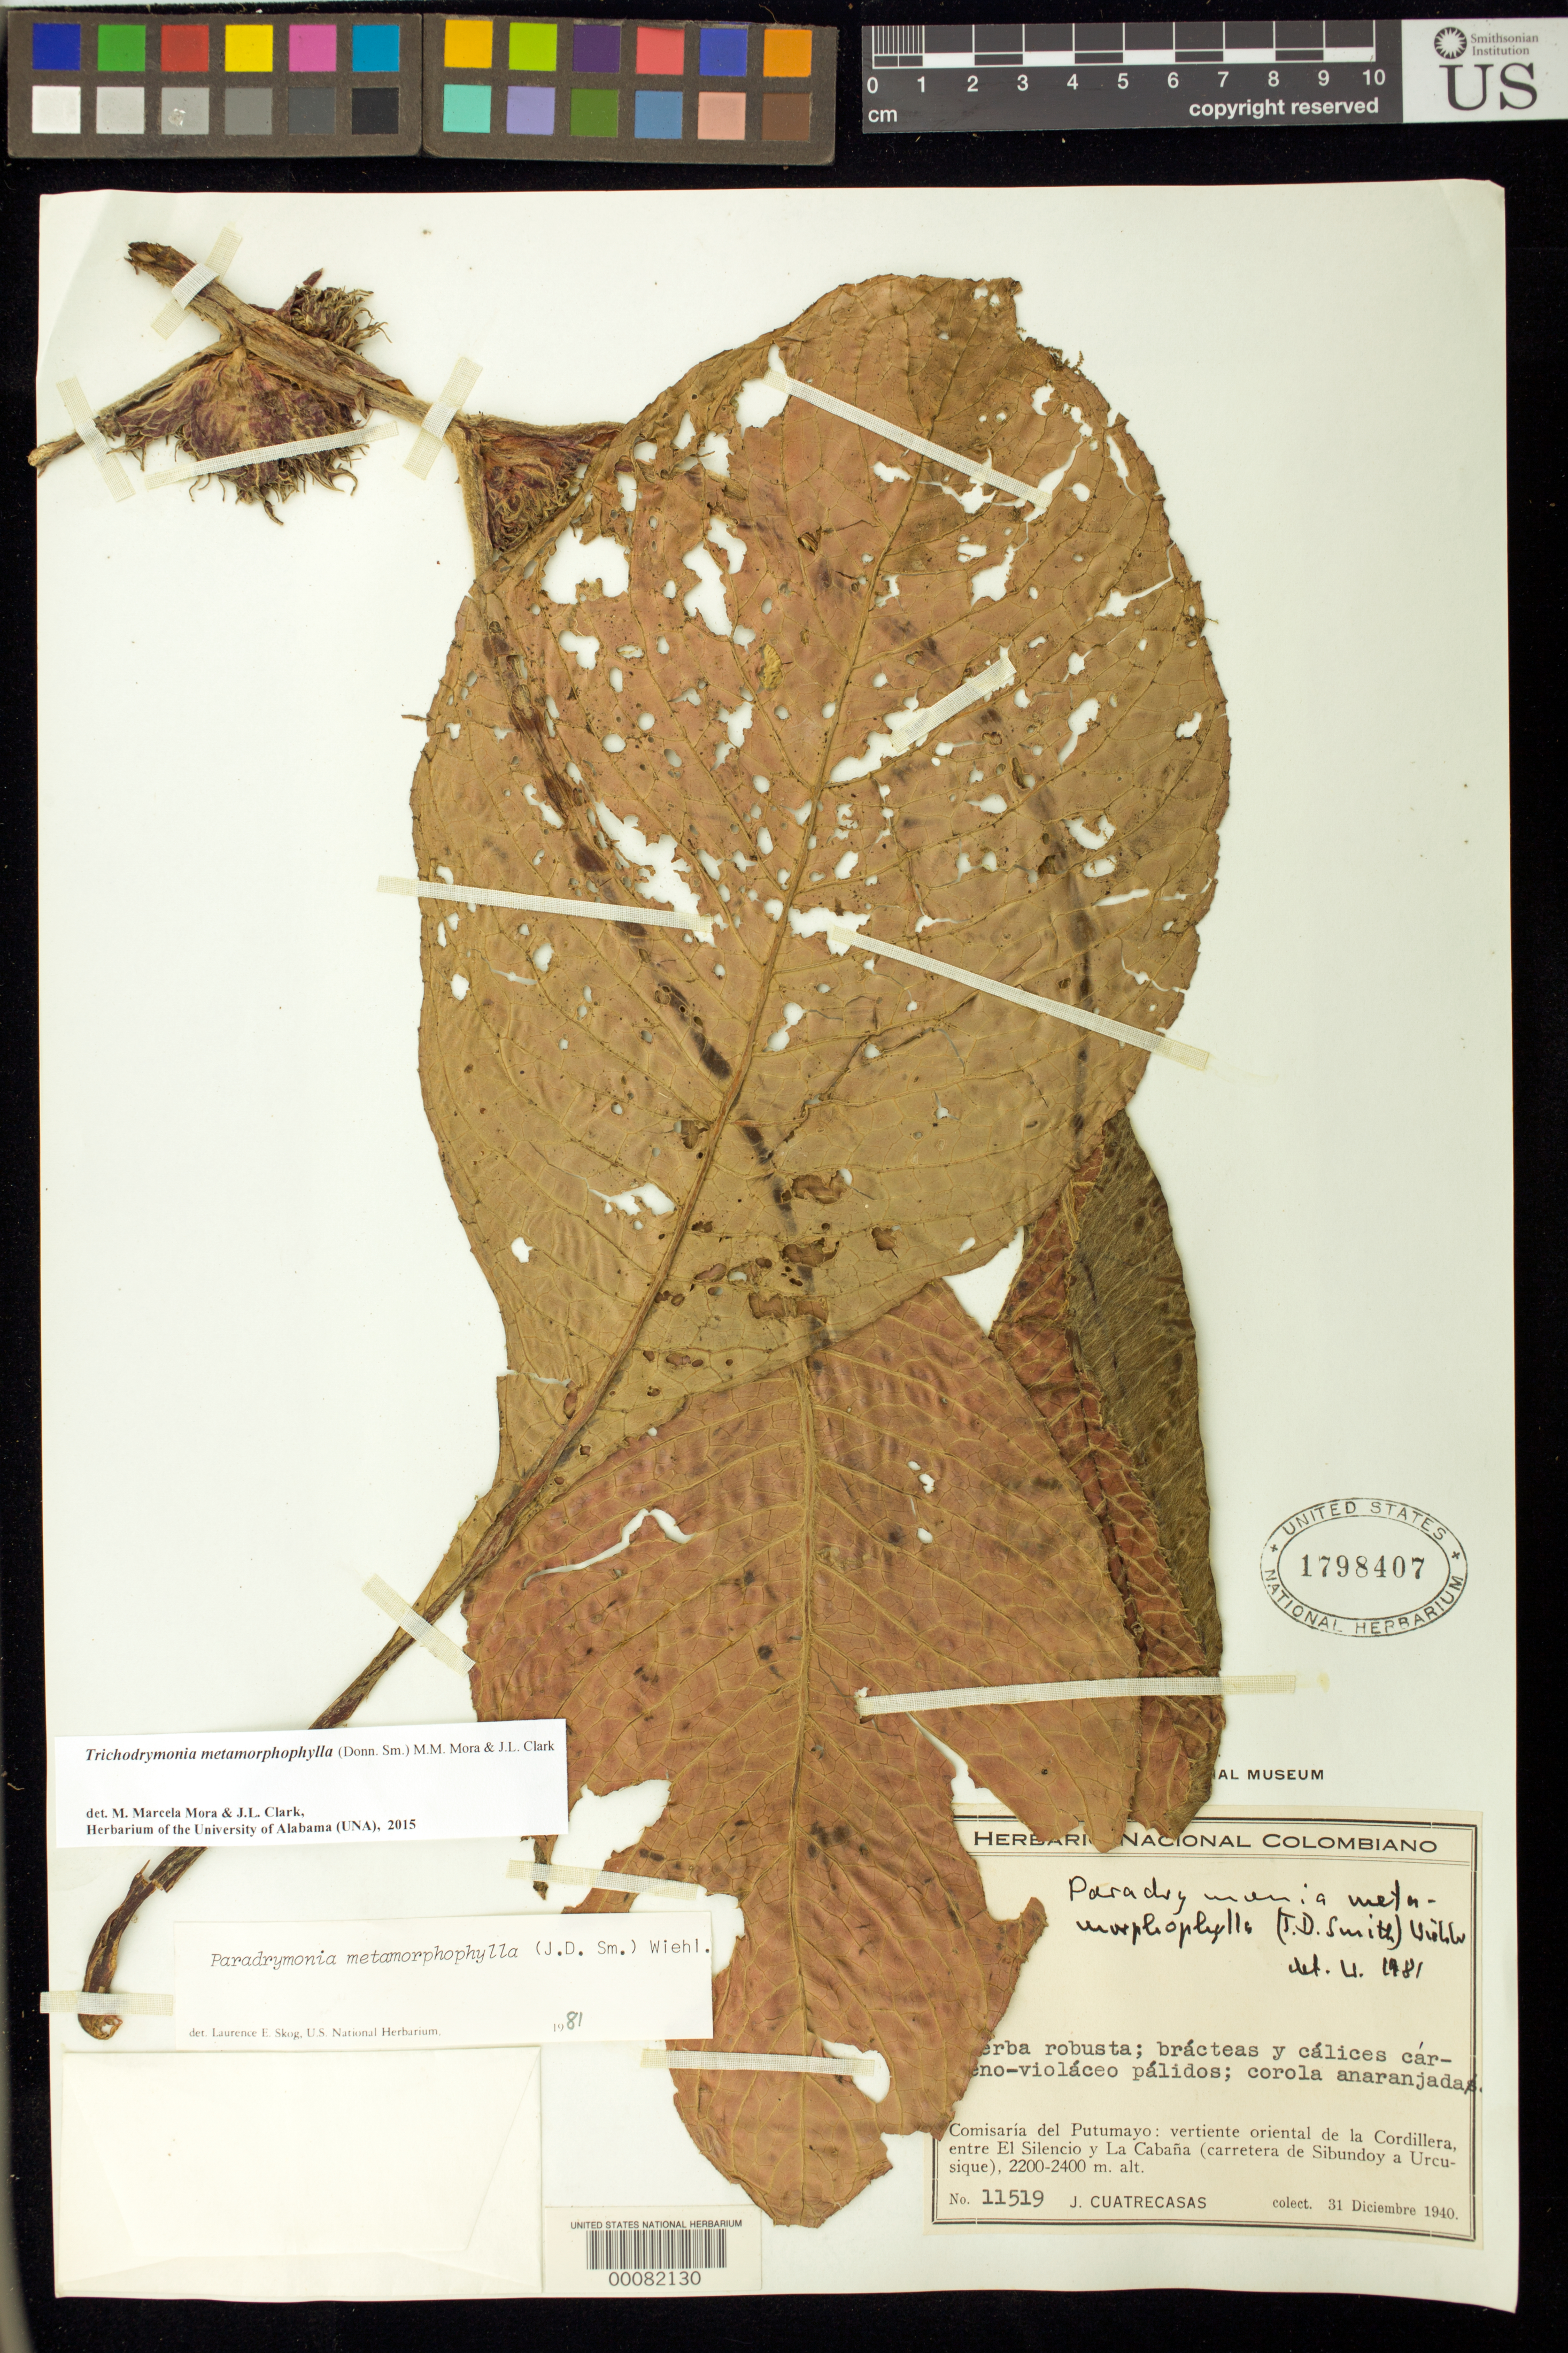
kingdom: Plantae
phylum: Tracheophyta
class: Magnoliopsida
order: Lamiales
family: Gesneriaceae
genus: Trichodrymonia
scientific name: Trichodrymonia metamorphophylla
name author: (Donn. Sm.) M.M. Mora & J.L. Clark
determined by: Mora, M. M.; Clark, J. L.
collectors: J. Cuatrecasas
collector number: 11519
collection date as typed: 31 Dec 1940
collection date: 1940-12-31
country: Colombia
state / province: Putumayo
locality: Vertiente oriental de la Cordillera, entre El Silencio y La Cabana (carretera de Sibundoy a Urcusique)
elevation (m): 2200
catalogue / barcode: US 1798407